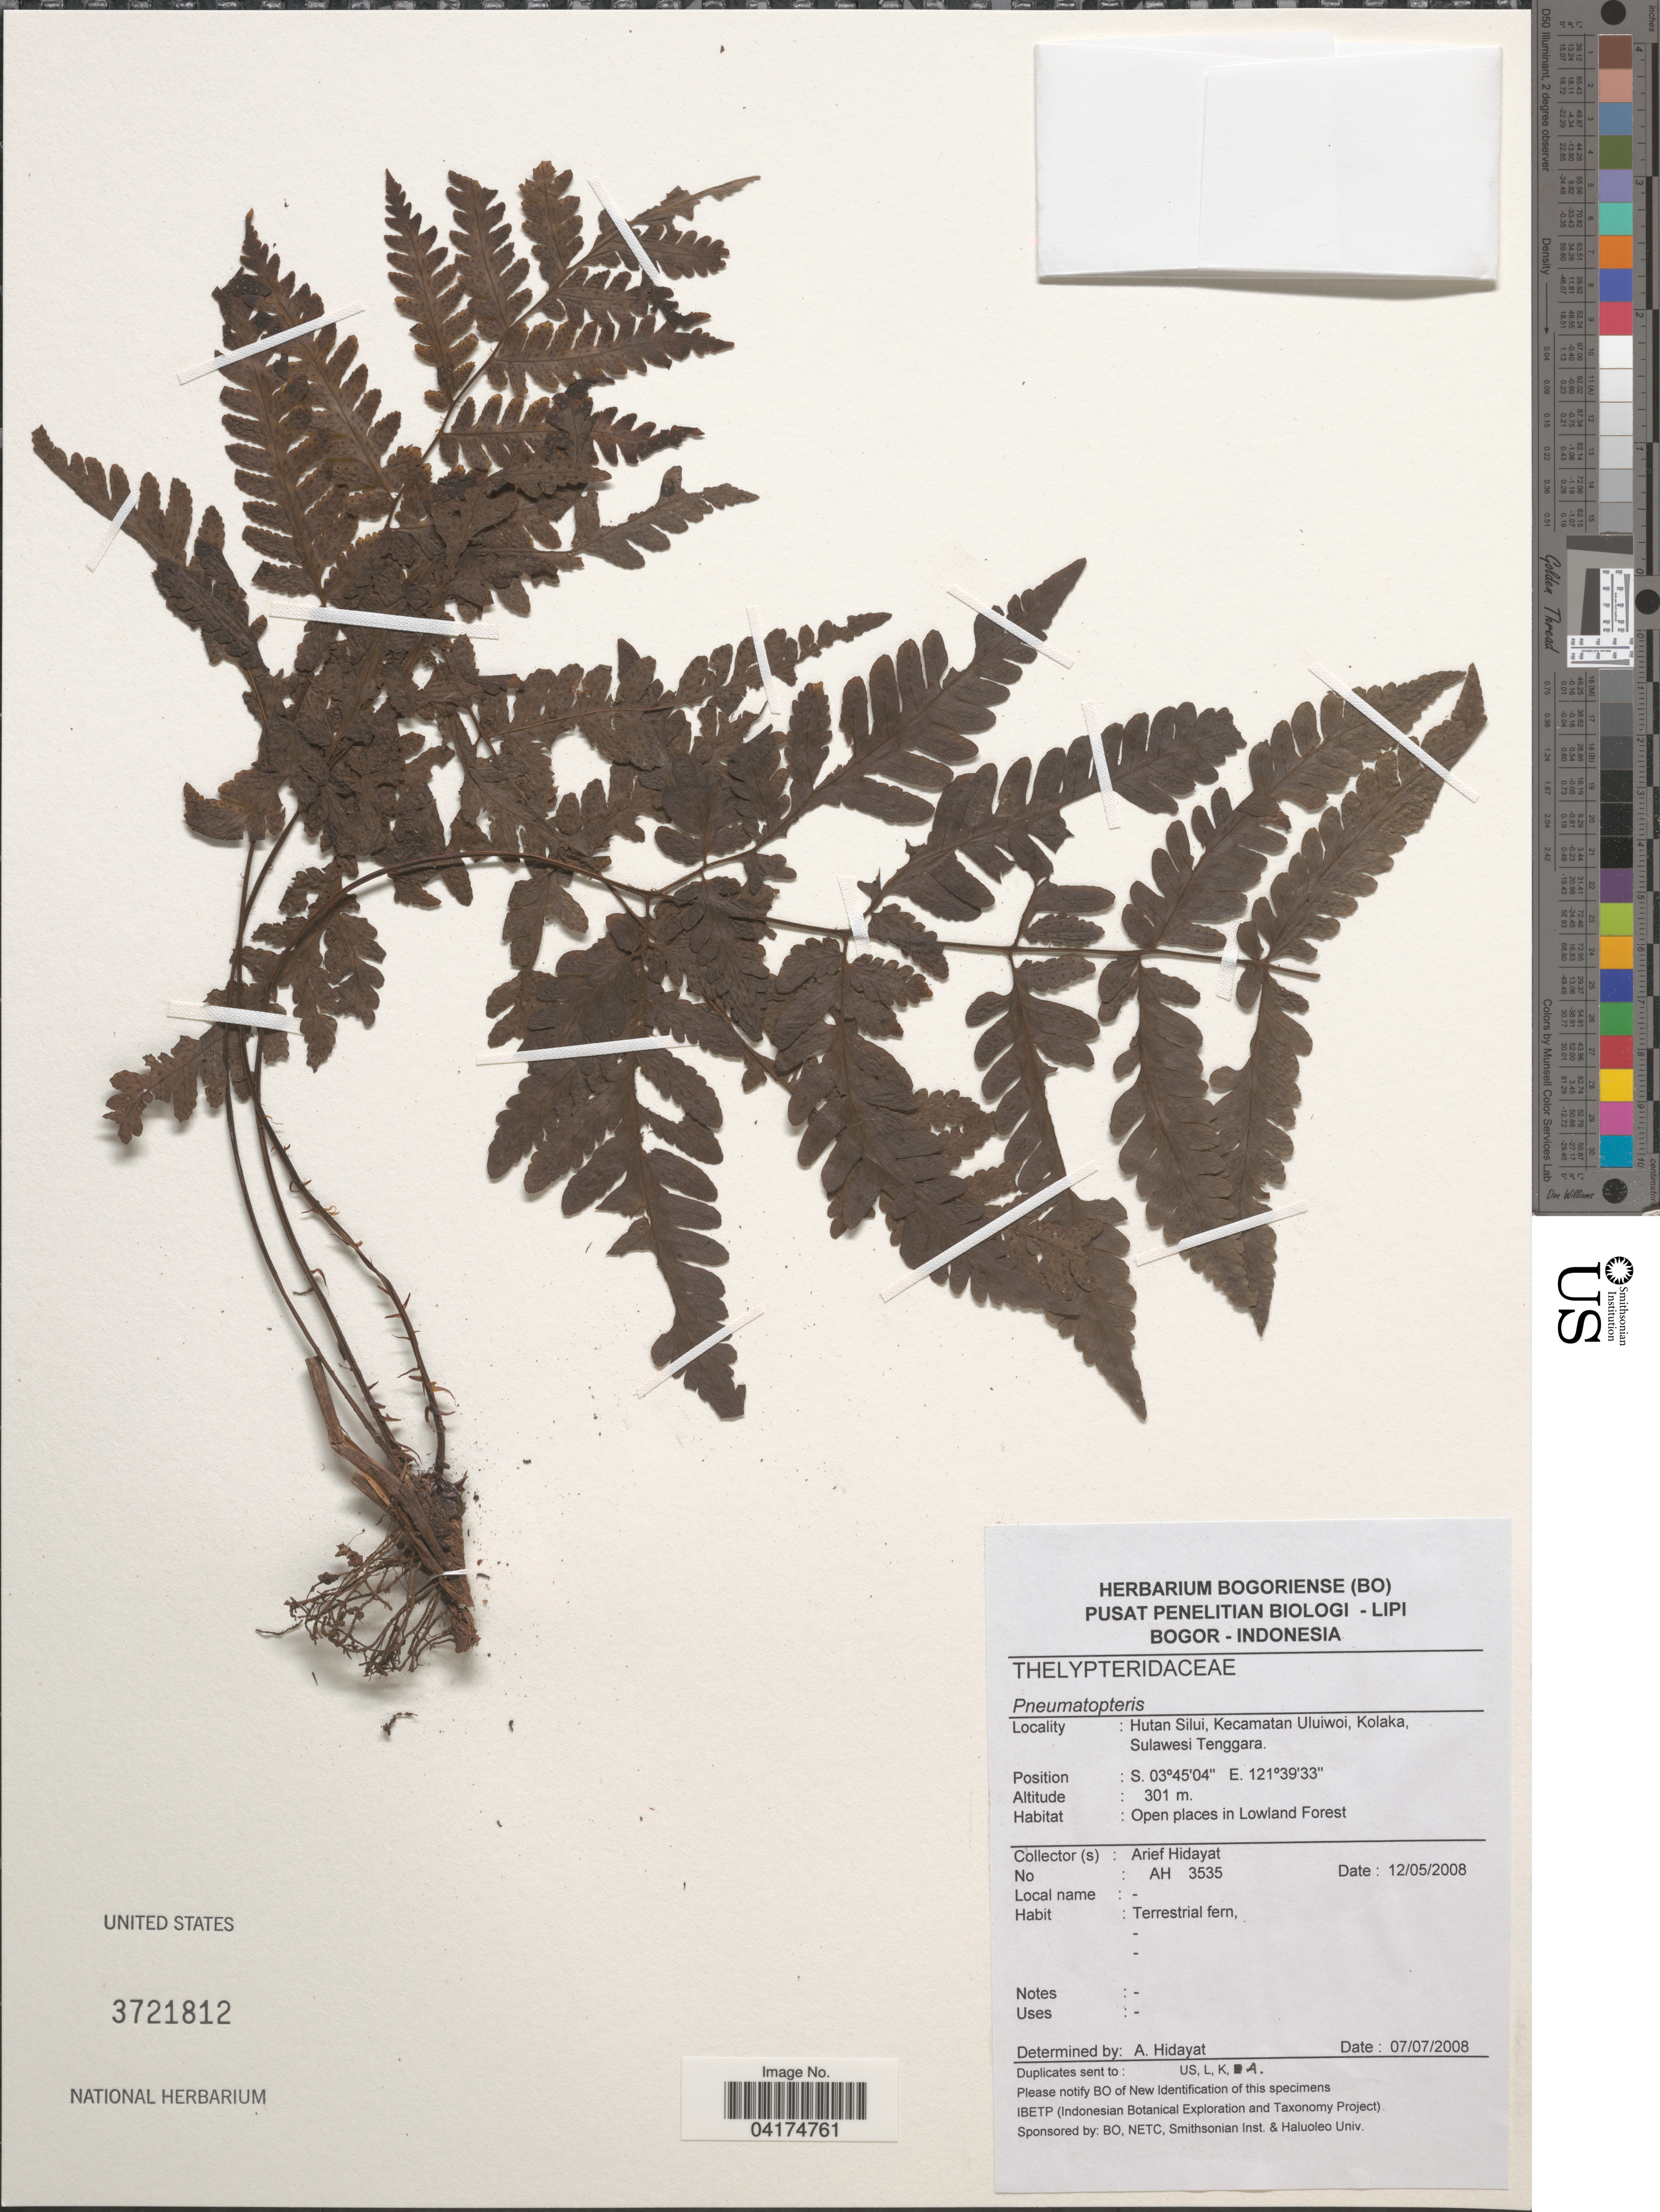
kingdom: Plantae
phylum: Tracheophyta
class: Polypodiopsida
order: Polypodiales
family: Thelypteridaceae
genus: Pneumatopteris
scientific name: Pneumatopteris sp.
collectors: A. Hidayat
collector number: AH 3535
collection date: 2008-05-12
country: Indonesia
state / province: Sulawesi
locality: Hutan Silui, Kecamatan Uluiwoi, Kolaka, Sulawesi Tenggara.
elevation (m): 301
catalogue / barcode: US 3721812